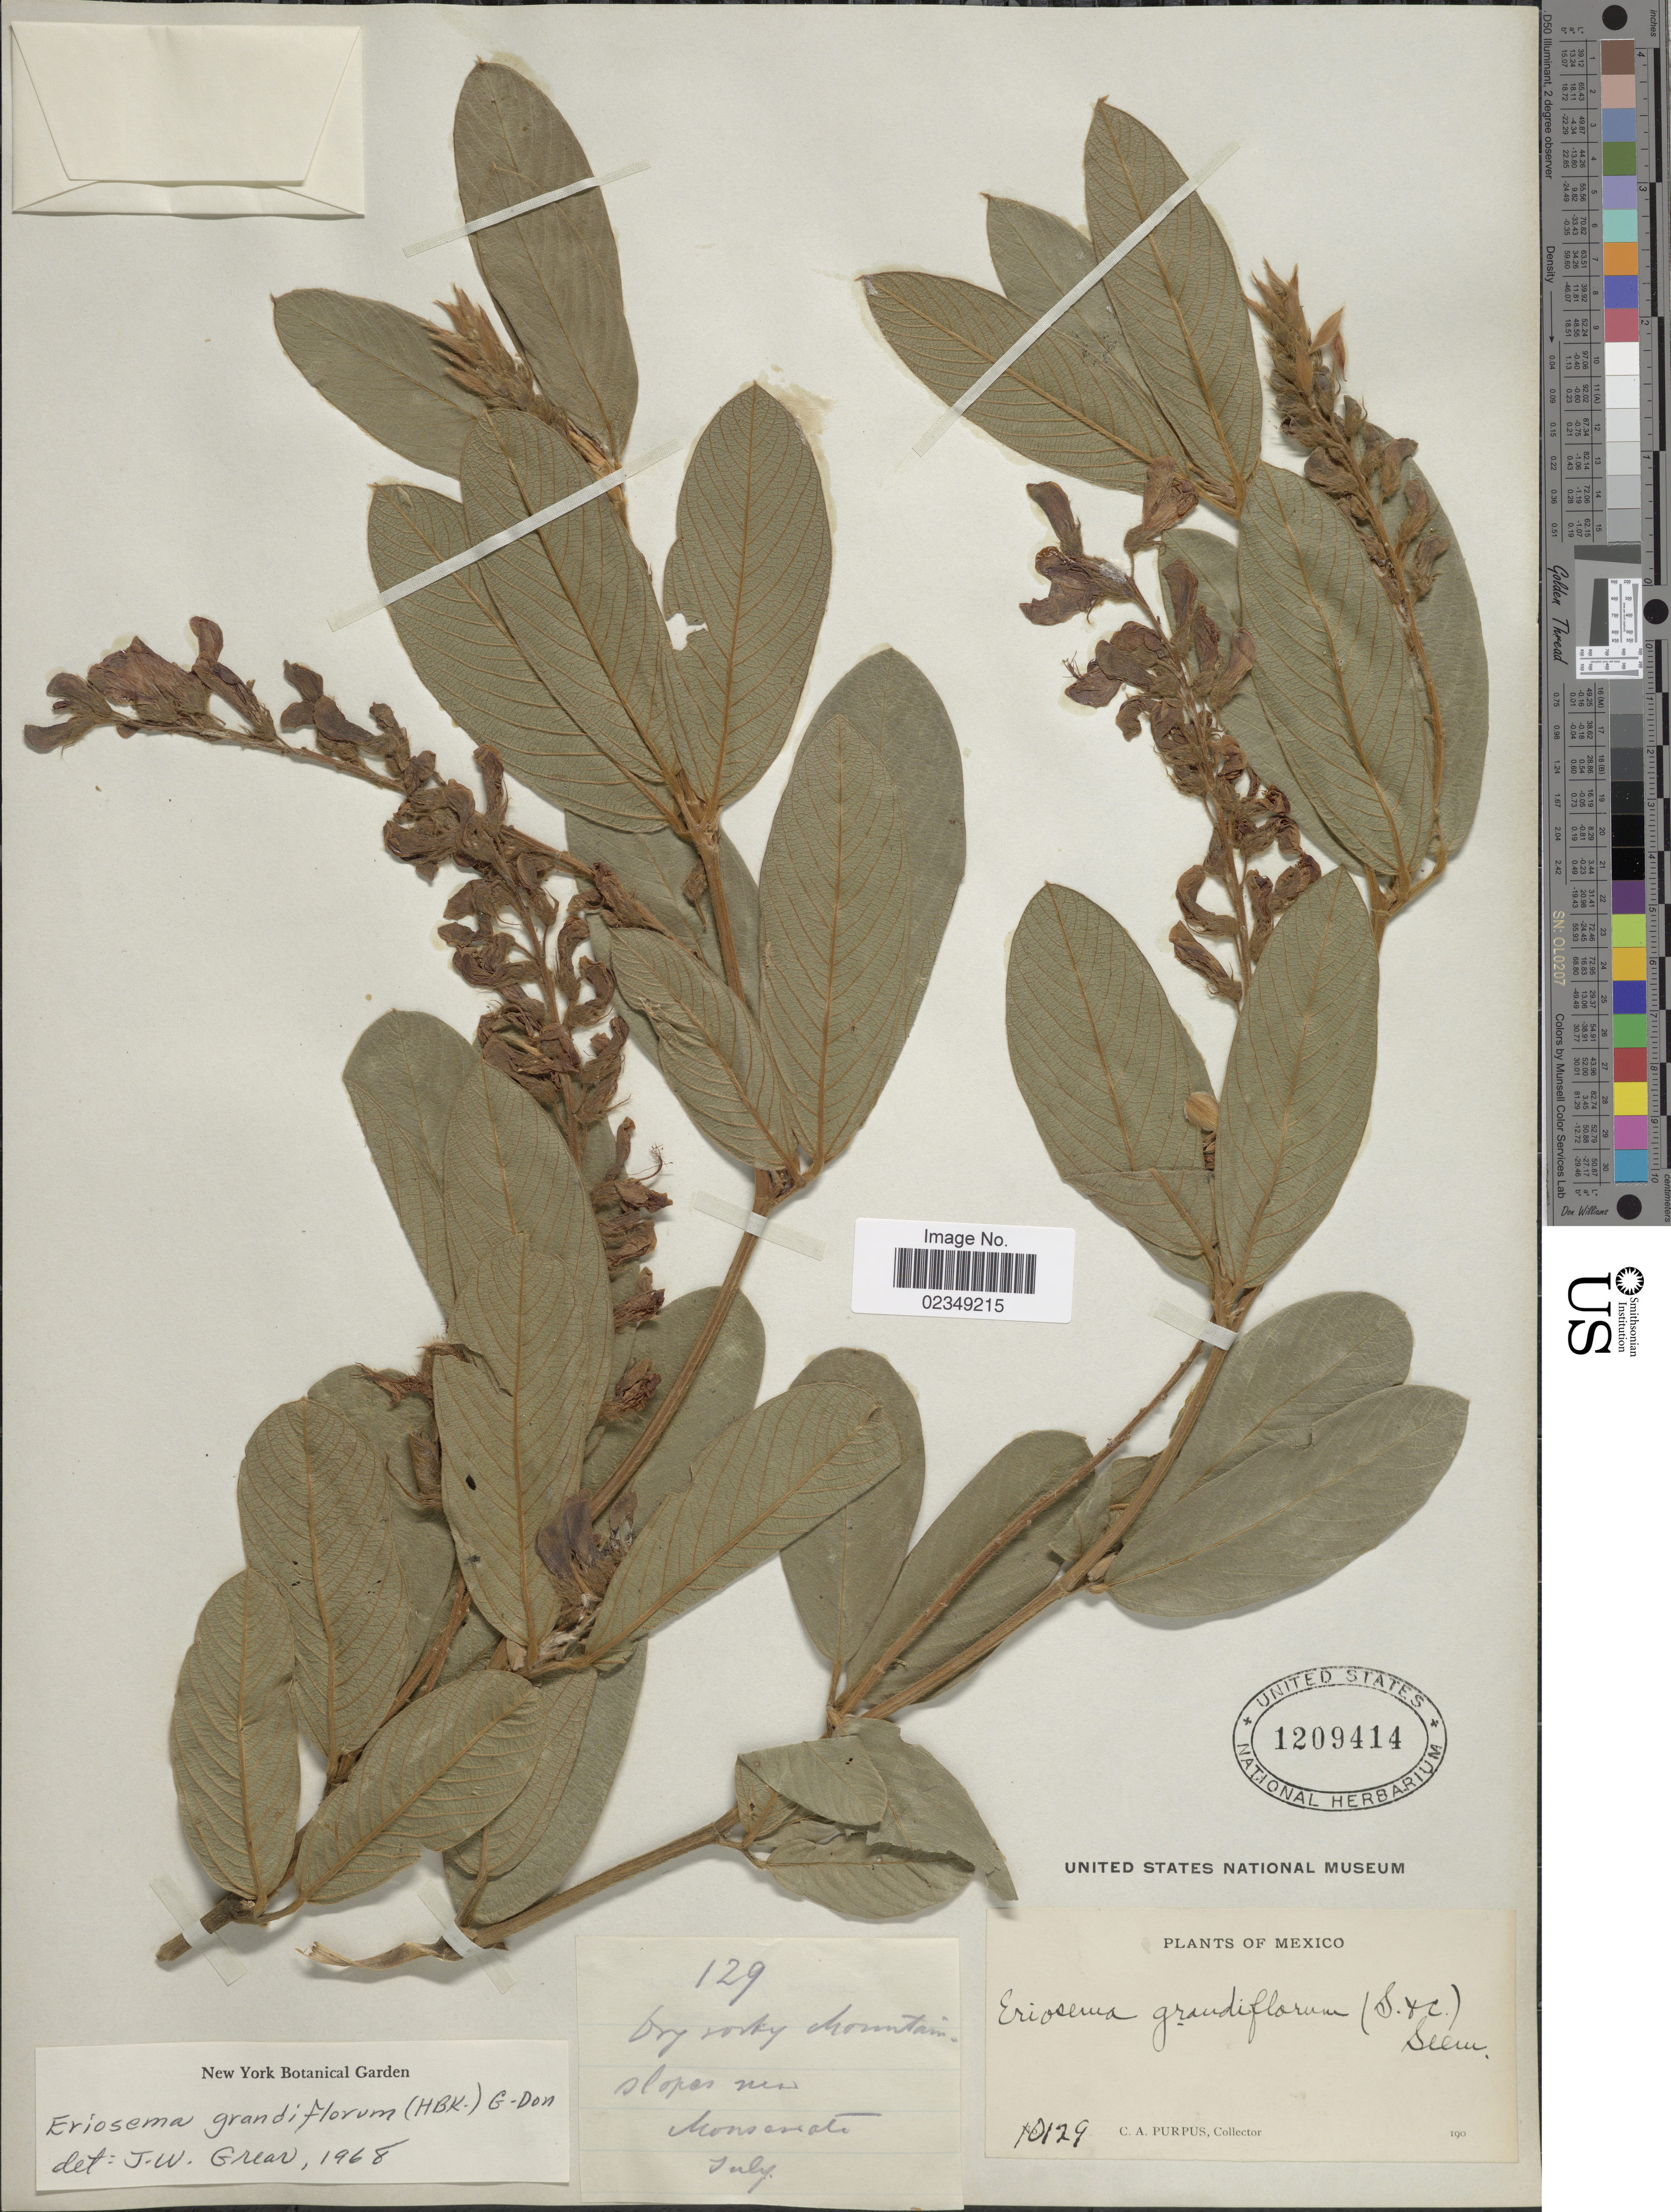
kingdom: Plantae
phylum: Tracheophyta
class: Magnoliopsida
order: Fabales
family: Fabaceae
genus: Eriosema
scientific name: Eriosema grandiflorum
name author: (Schltdl. & Cham.) G. Don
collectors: C. A. Purpus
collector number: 10129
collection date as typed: July 190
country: Mexico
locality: Slopes near Monserrato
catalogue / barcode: US 1209414